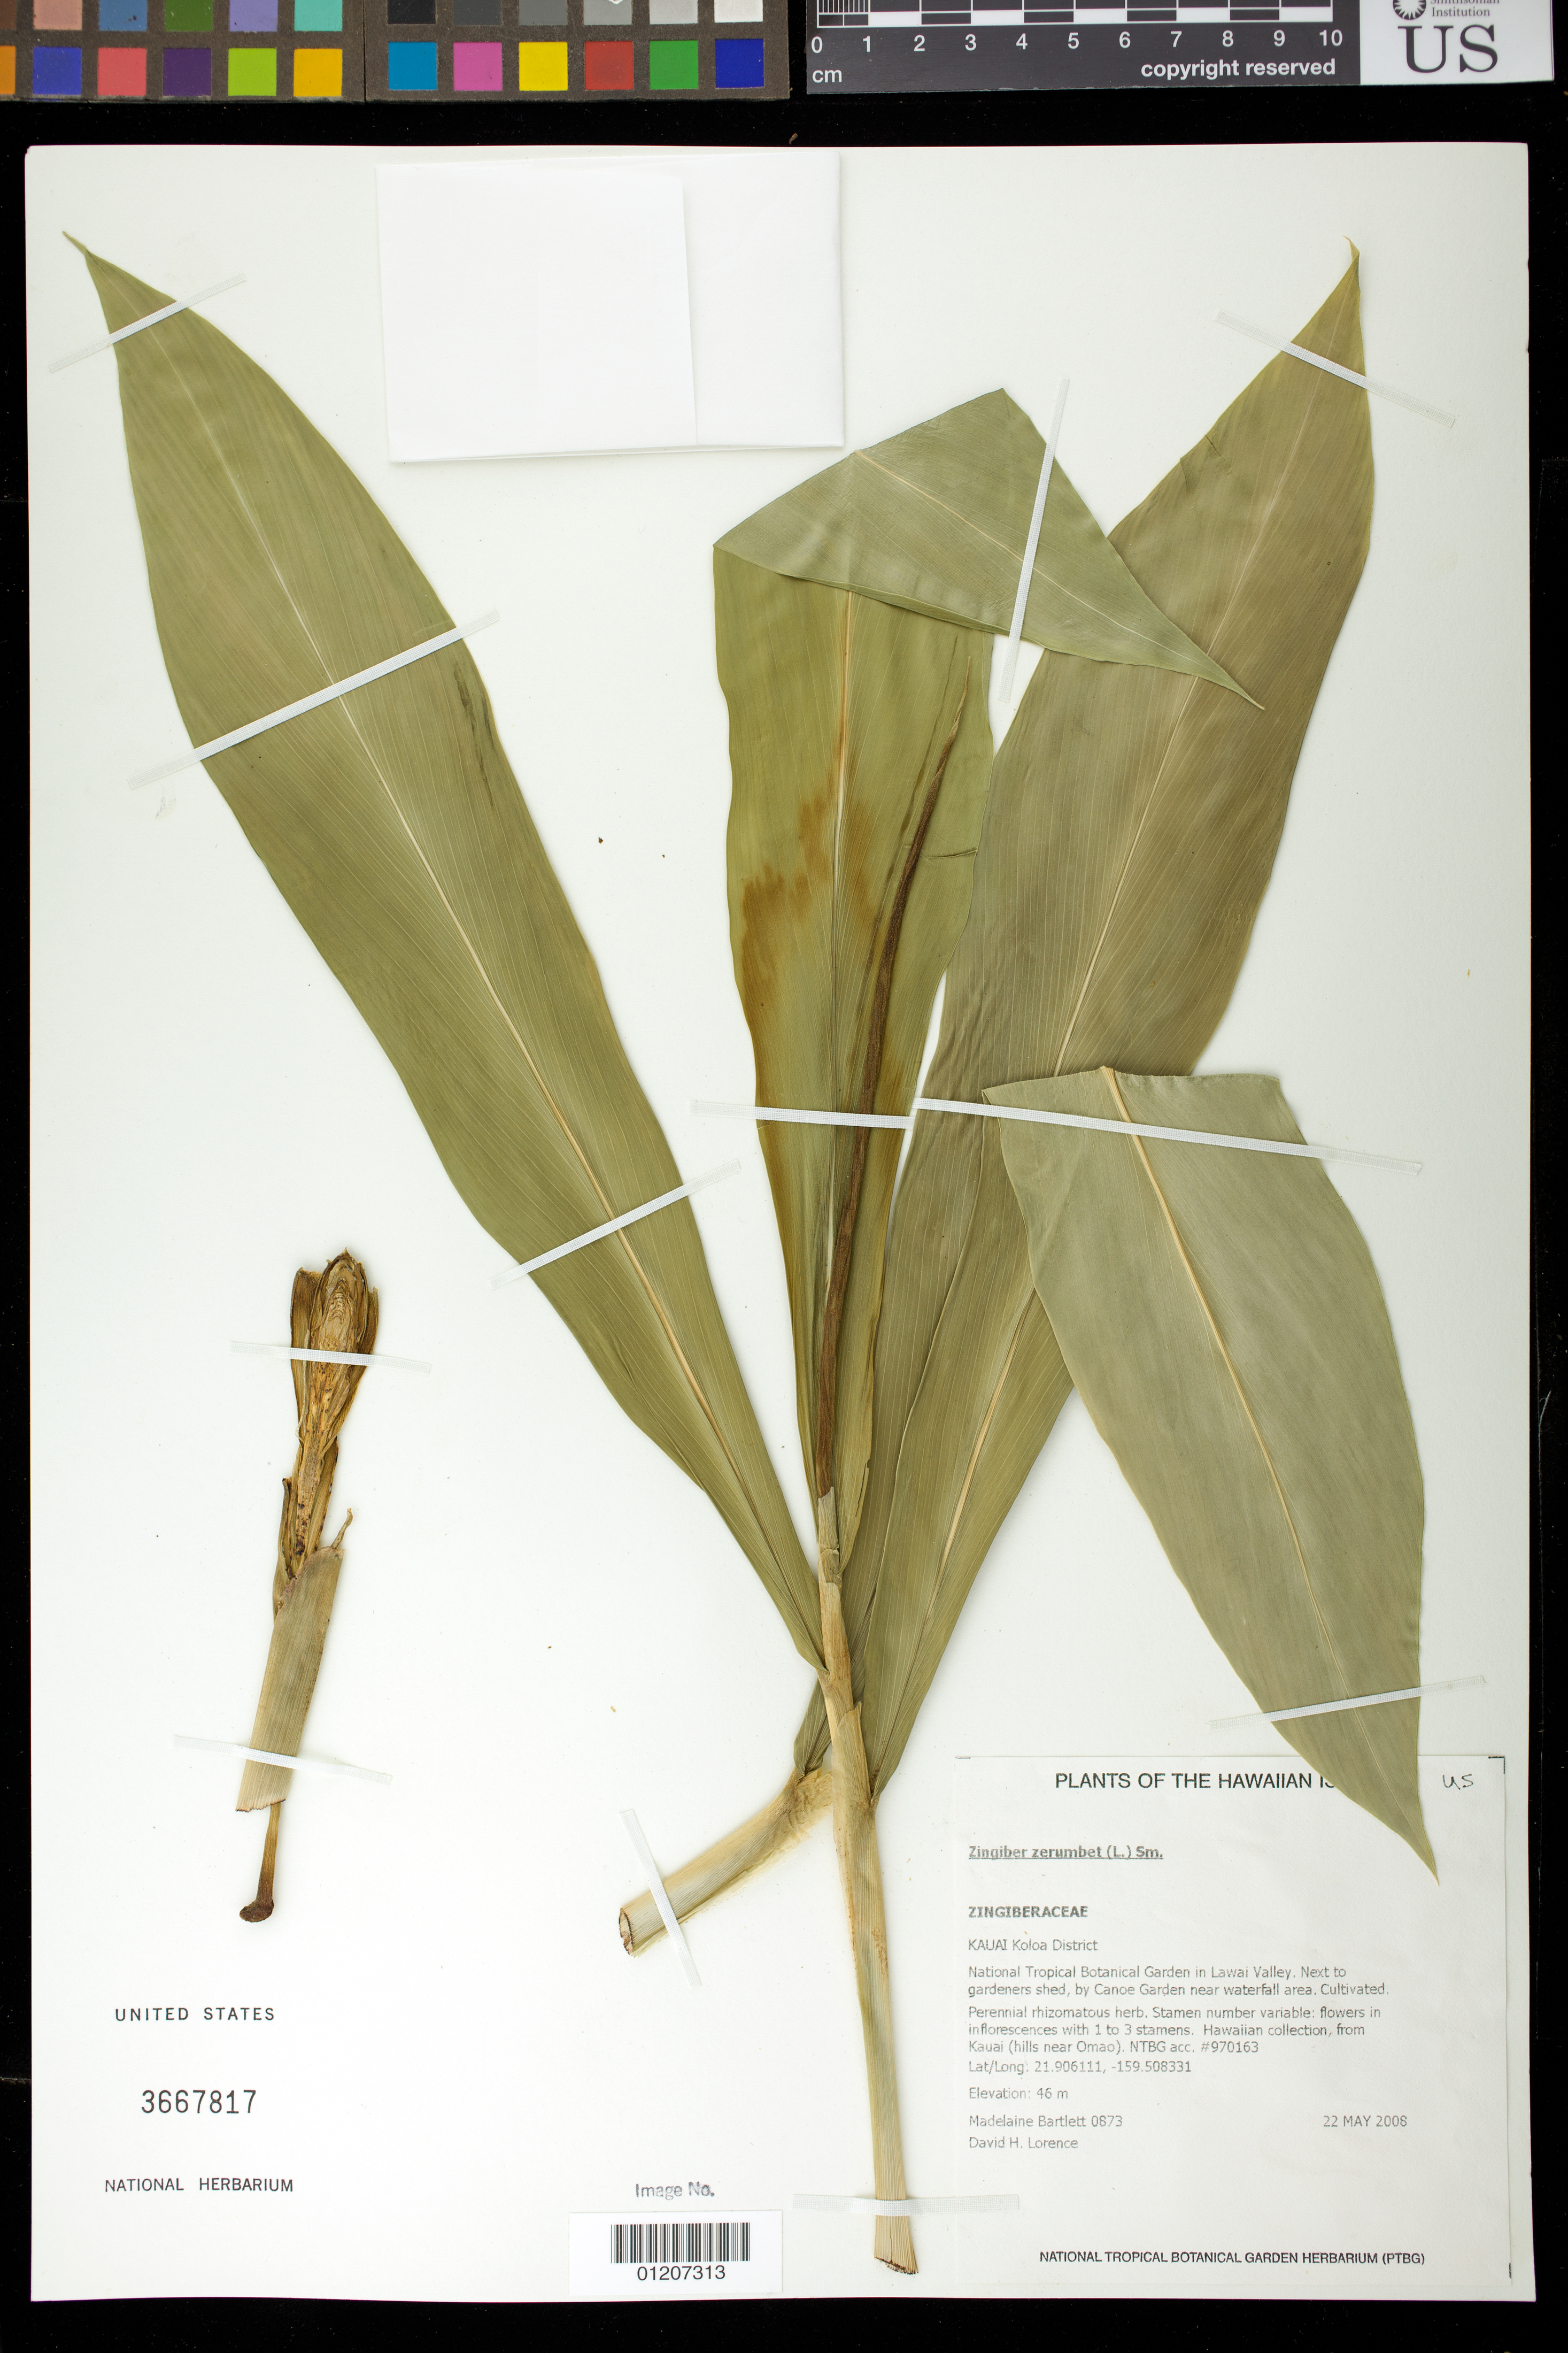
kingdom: Plantae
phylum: Tracheophyta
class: Liliopsida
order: Zingiberales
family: Zingiberaceae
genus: Zingiber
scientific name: Zingiber zerumbet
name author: (L.) Sm.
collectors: M. Bartlett & D. Lorence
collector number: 873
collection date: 2008-05-22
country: United States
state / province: Hawaii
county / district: Kauai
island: Kaua'i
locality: National Tropical Botanical Garden, McBryde Garden in Lawai Valley, Zingiberales collection near Pump House 6, behind pump keepers cottage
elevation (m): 10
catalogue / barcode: US 3667817